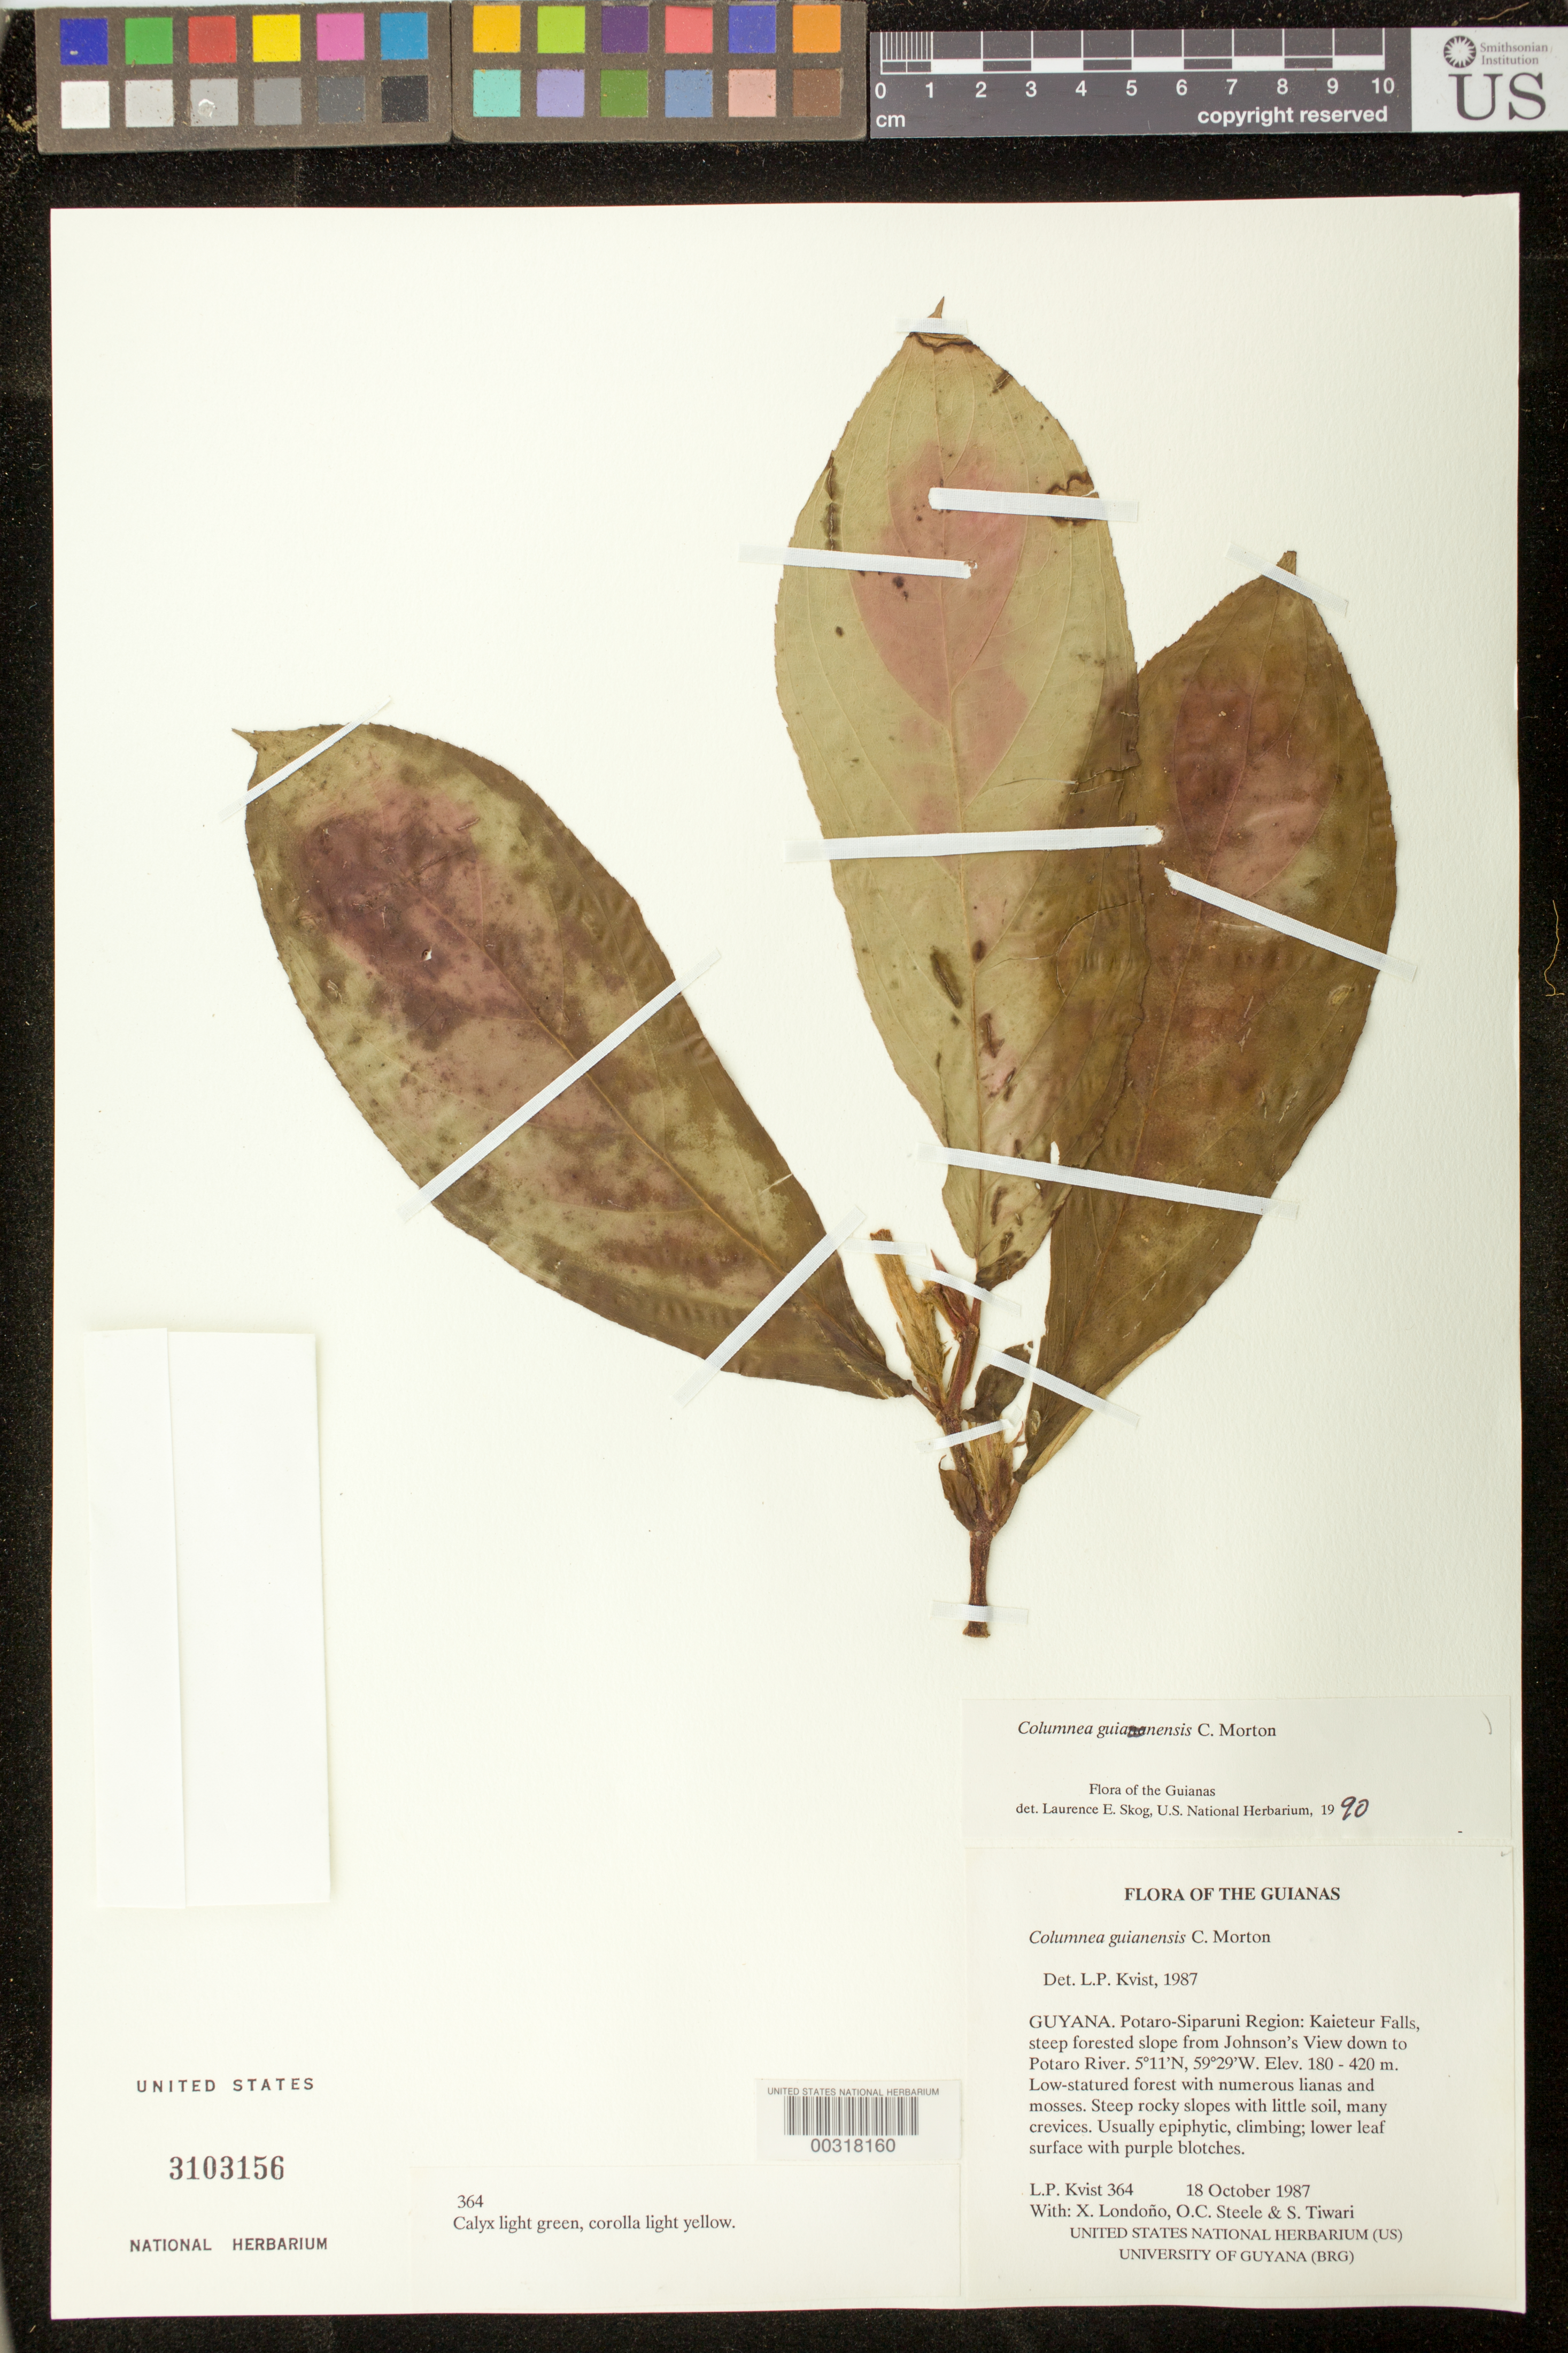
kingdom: Plantae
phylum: Tracheophyta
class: Magnoliopsida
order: Lamiales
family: Gesneriaceae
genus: Columnea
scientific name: Columnea guianensis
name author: C.V. Morton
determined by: Skog, Laurence E.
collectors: L. P. Kvist, X. Londoño, O. C. Steele & S. Tiwari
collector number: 364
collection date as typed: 18 Oct 1987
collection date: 1987-10-18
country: Guyana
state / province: Potaro-Siparuni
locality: Kaieteur Falls, from Johnson's View down to Potaro River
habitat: Low-statured forest with numerous lianas and mosses; steep rocky slopes with little soil, many crevices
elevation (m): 180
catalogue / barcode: US 3103156